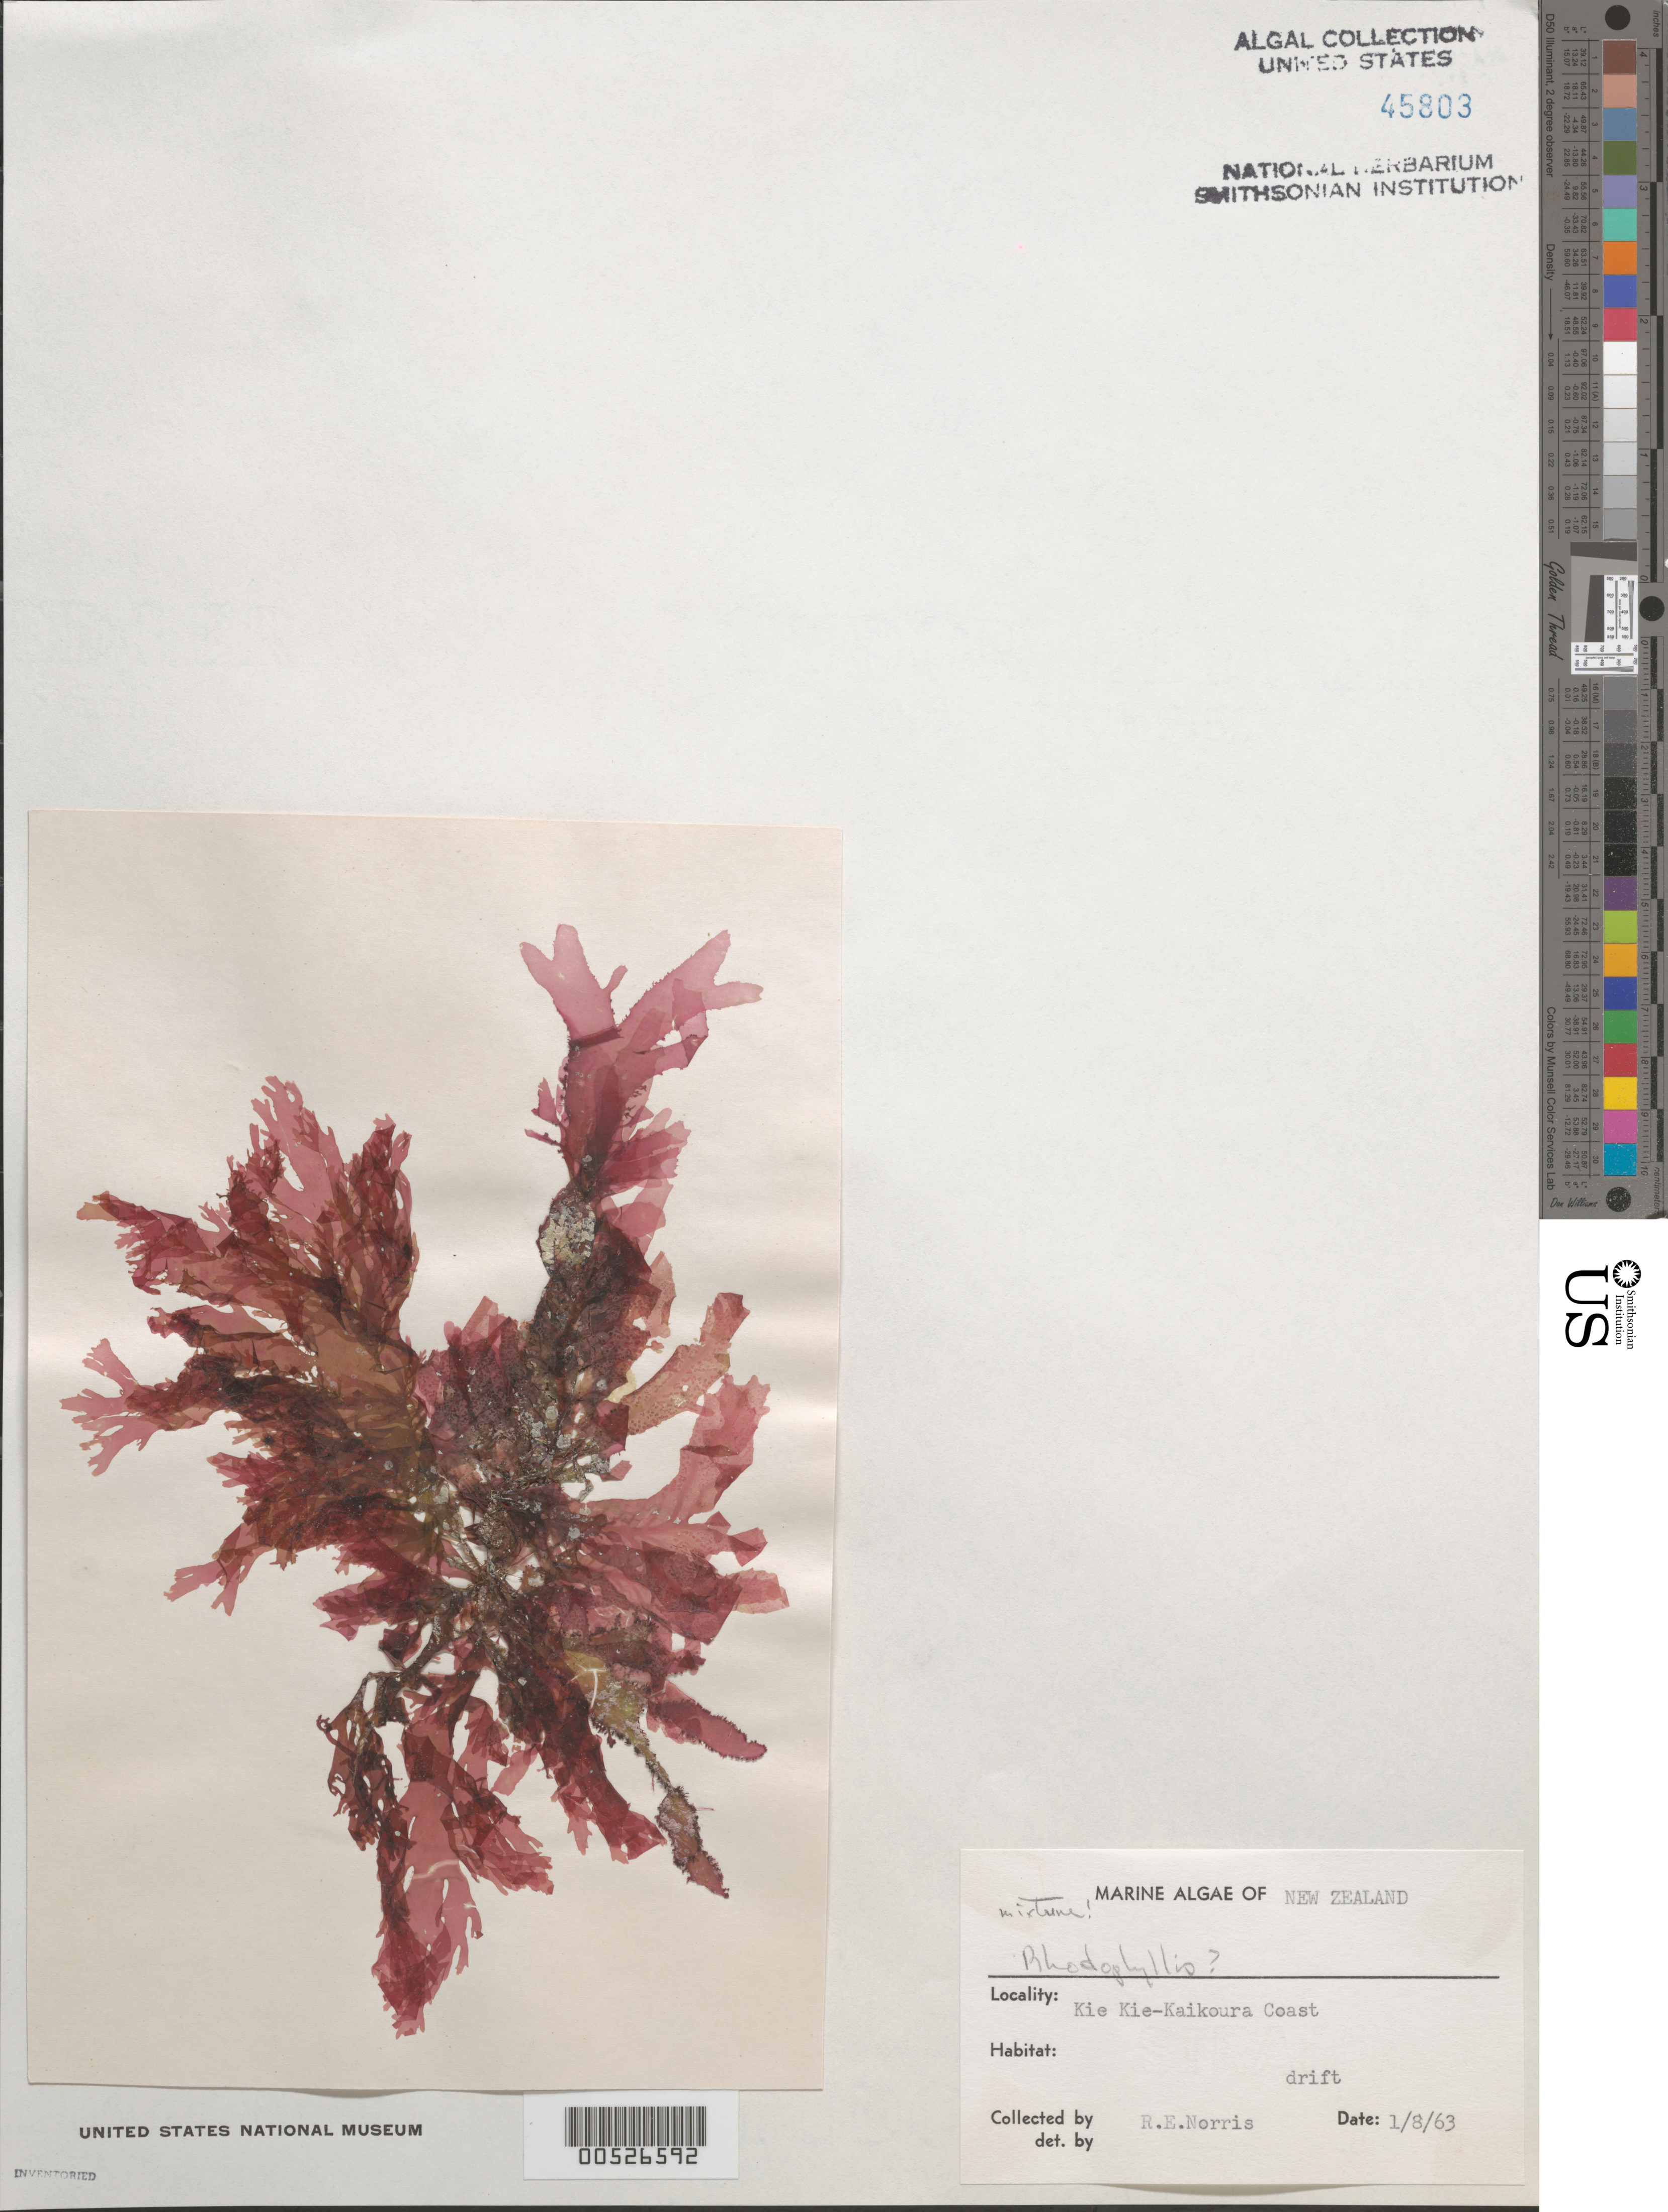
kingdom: Plantae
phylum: Rhodophyta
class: Florideophyceae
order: Gigartinales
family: Cystocloniaceae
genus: Rhodophyllis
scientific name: Rhodophyllis sp.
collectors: R. E. Norris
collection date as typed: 08 Jan 1963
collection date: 1963-01-08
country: New Zealand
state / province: Canterbury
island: South Island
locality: Kie Kie-Kaikoura Coast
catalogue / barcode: US 45803